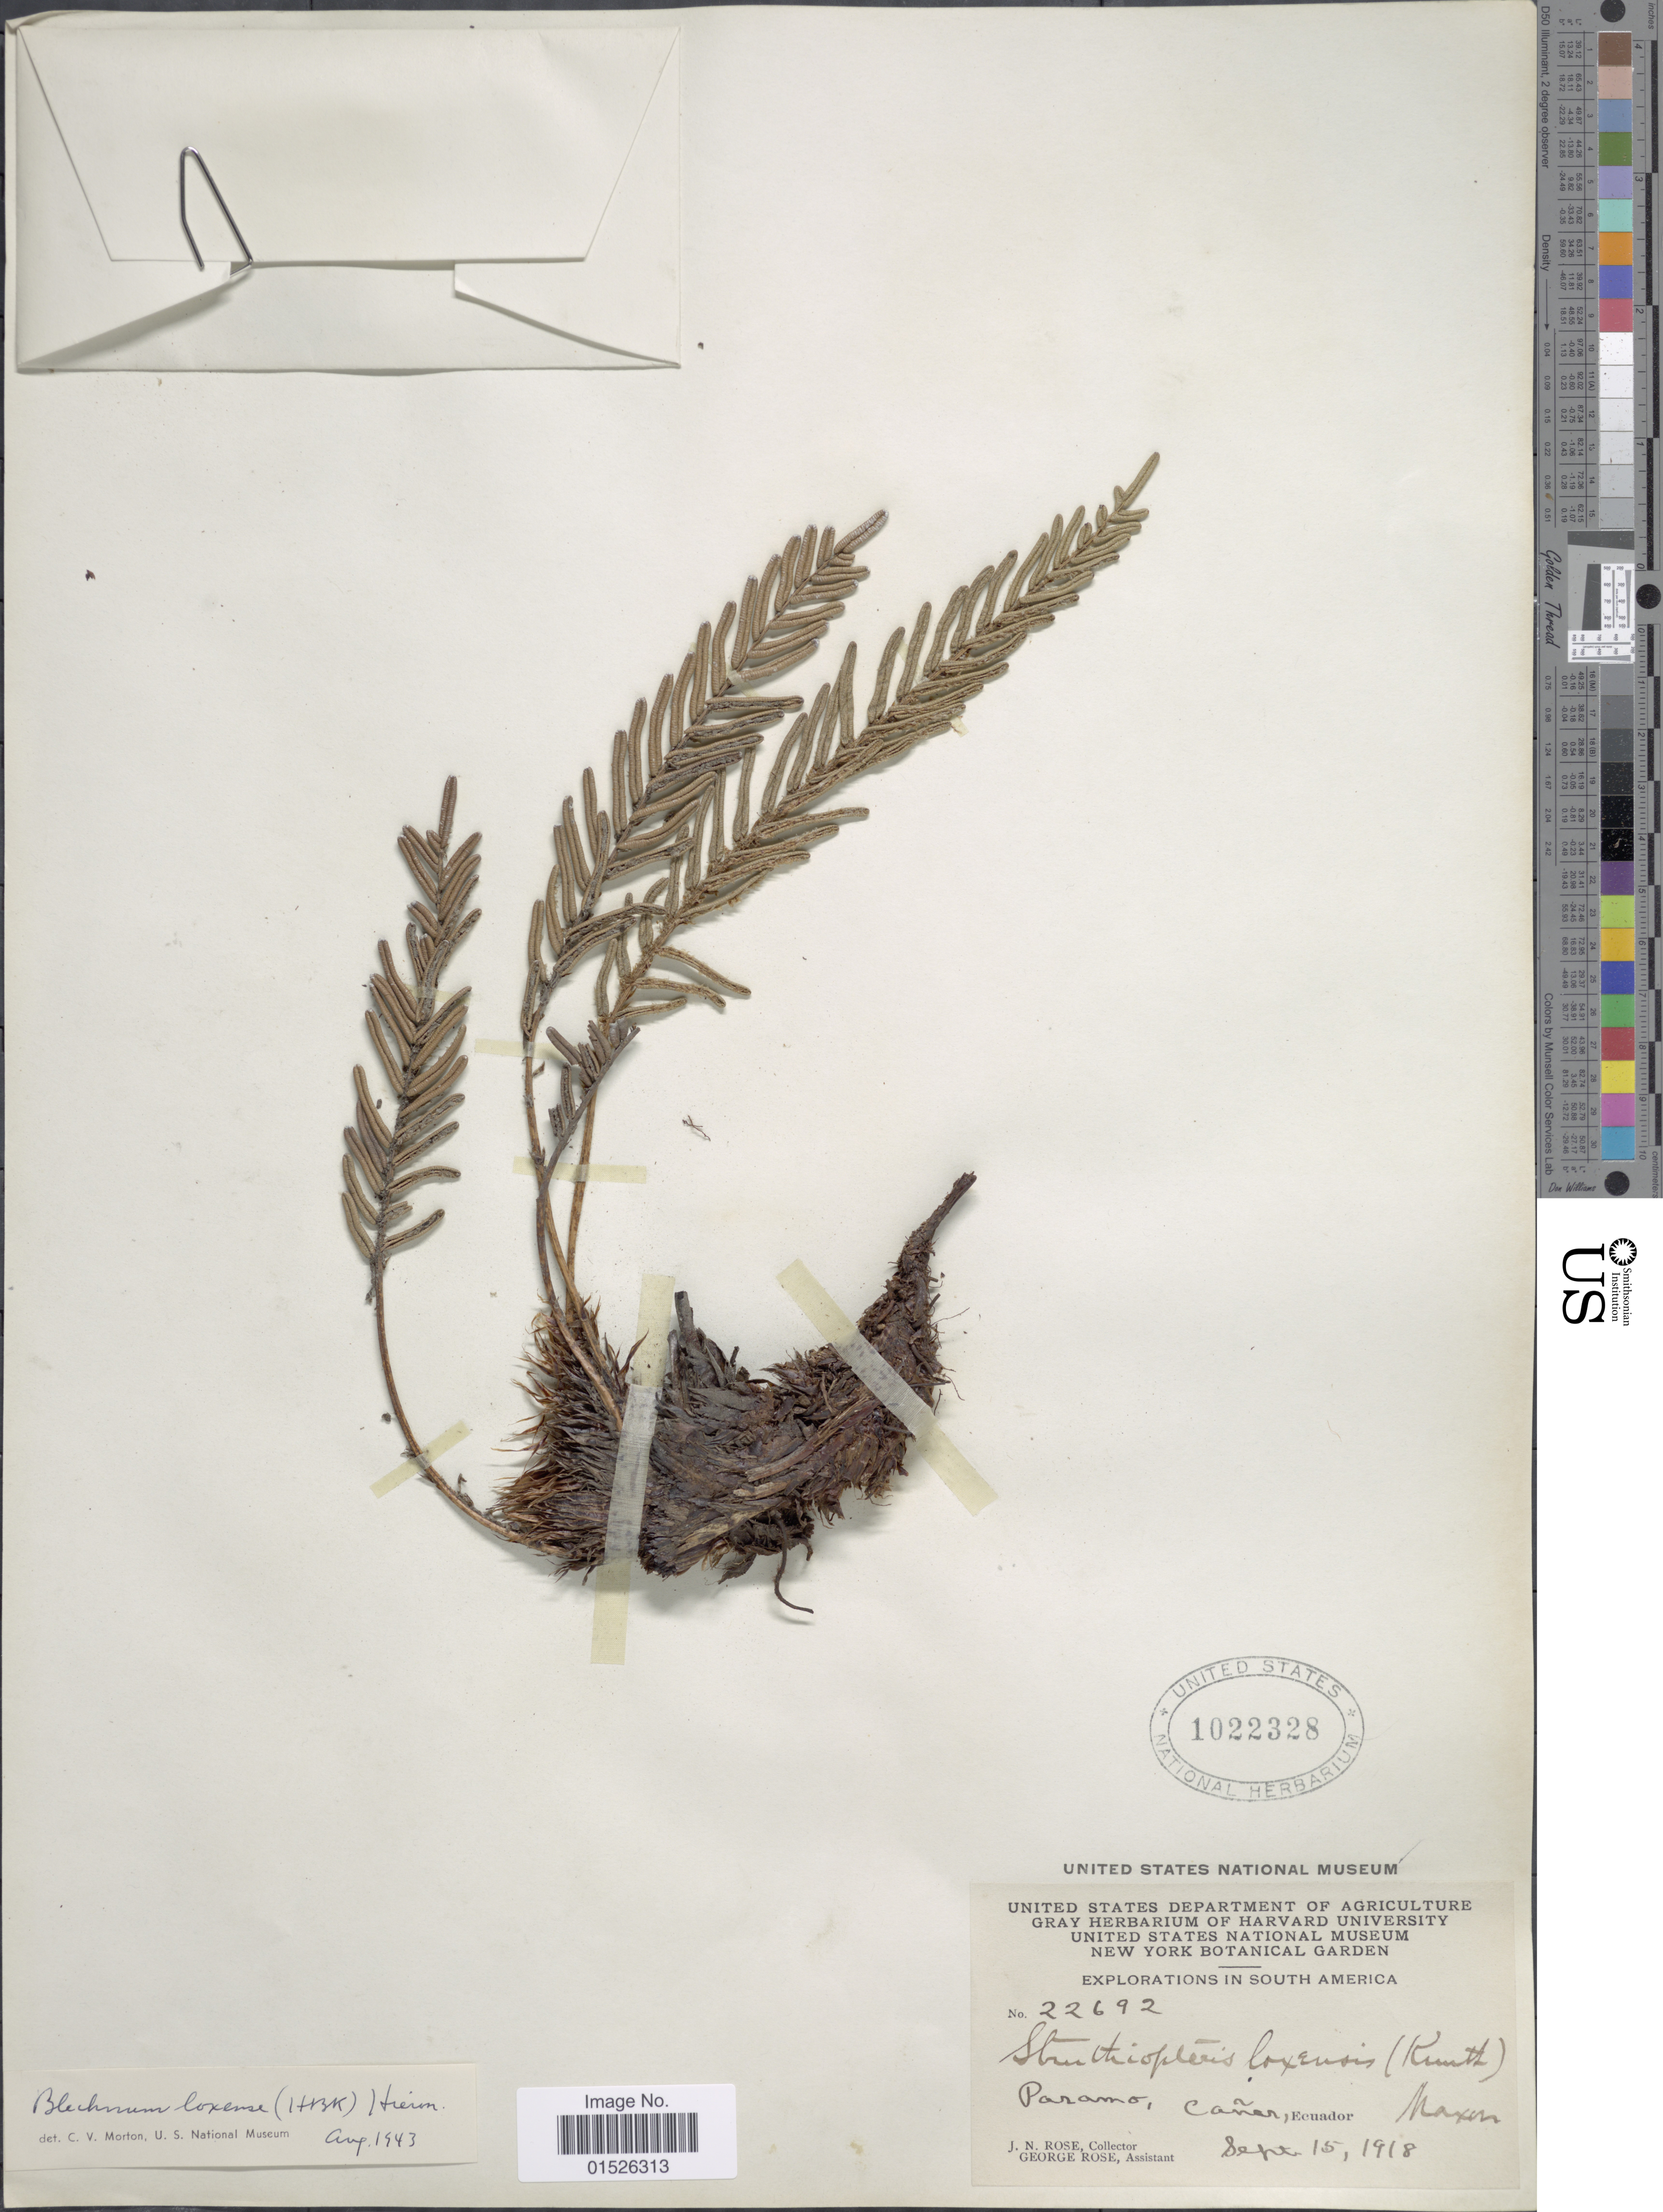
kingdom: Plantae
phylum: Tracheophyta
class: Polypodiopsida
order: Polypodiales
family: Blechnaceae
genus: Blechnum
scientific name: Blechnum loxense var. loxense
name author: (Kunth) Hook. ex Salomon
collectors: J. N. Rose & G. Rose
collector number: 22692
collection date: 1918-09-15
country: Ecuador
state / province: Cañar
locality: Paramo, Canar, Ecuador.South America.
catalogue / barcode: US 1022328